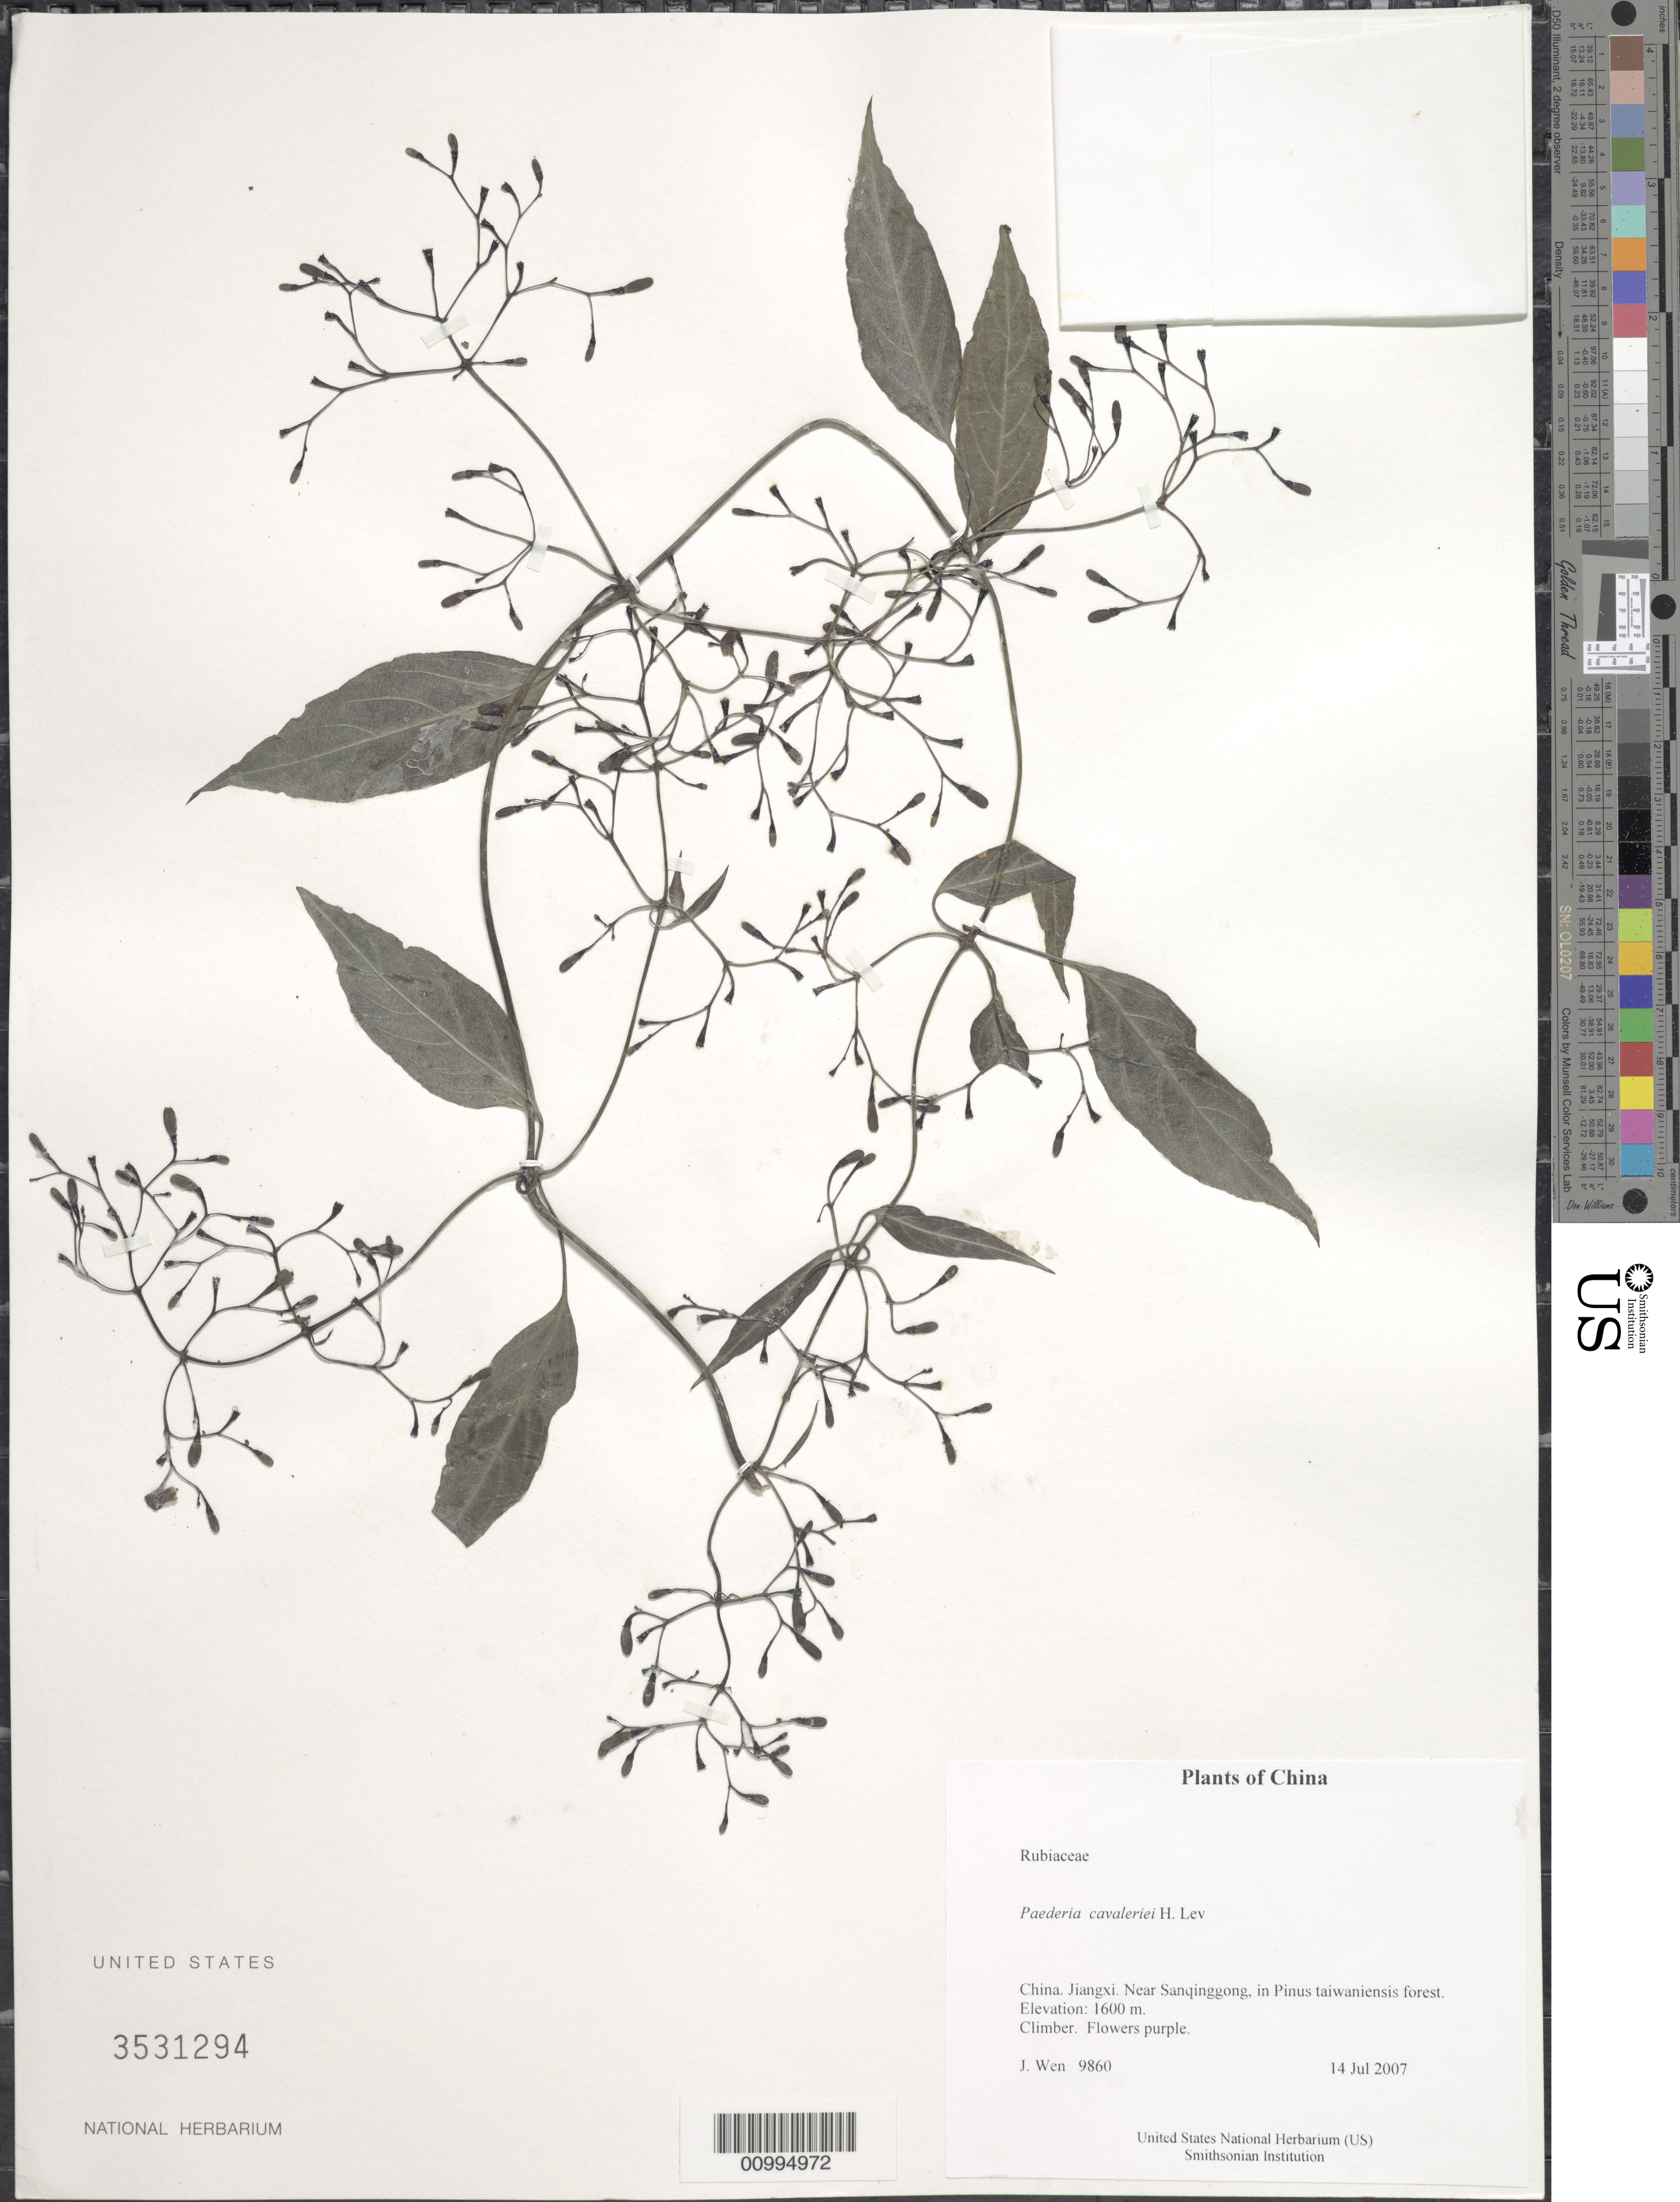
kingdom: Plantae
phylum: Tracheophyta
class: Magnoliopsida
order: Gentianales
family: Rubiaceae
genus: Paederia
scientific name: Paederia cavaleriei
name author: H. Lév.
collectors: J. Wen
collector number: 9860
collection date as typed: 14 Jul 2007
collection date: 2007-07-14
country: China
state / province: Jiangxi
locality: Near Sanqinggong, in Pinus taiwaniensis forest.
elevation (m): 1600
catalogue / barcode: US 3531294